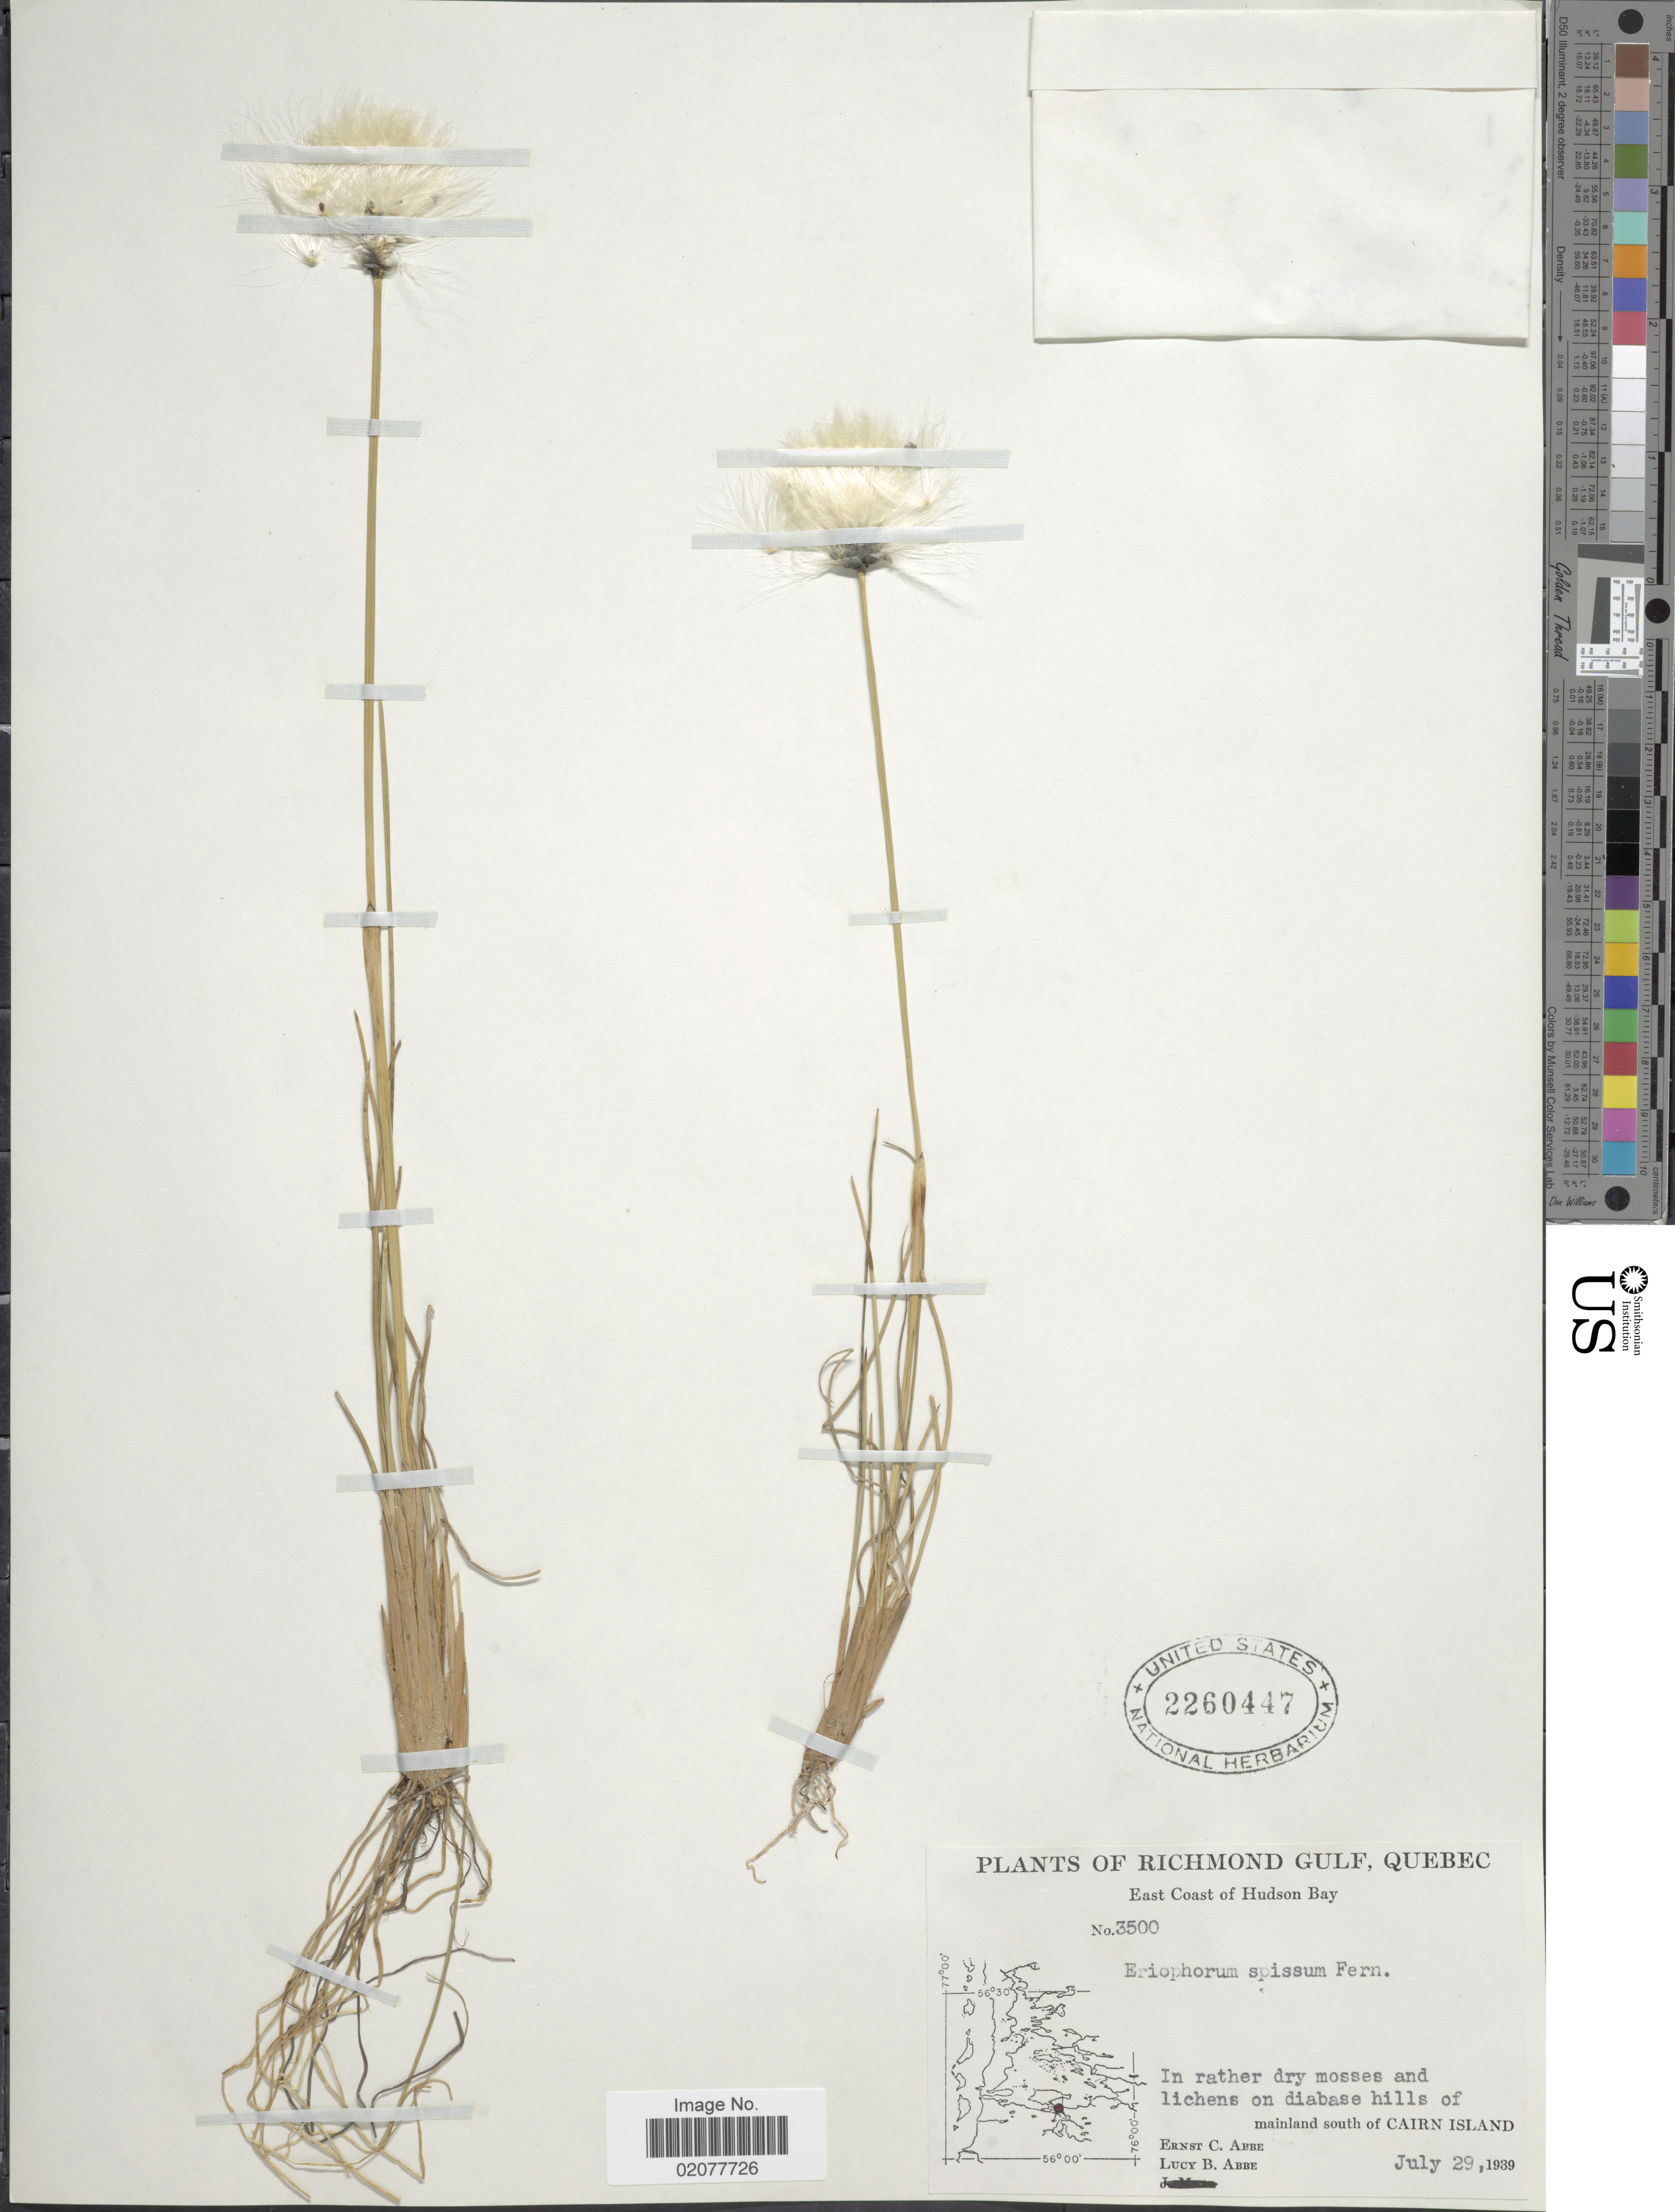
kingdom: Plantae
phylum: Tracheophyta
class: Liliopsida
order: Poales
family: Cyperaceae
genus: Eriophorum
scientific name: Eriophorum spissum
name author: Fernald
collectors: E. C. Abbe & L. B. Abbe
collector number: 3500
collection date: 1939-07-29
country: Canada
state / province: Quebec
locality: Richmond Gulf, Quebec. Mainland south of Cairn Island.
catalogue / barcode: US 2260447